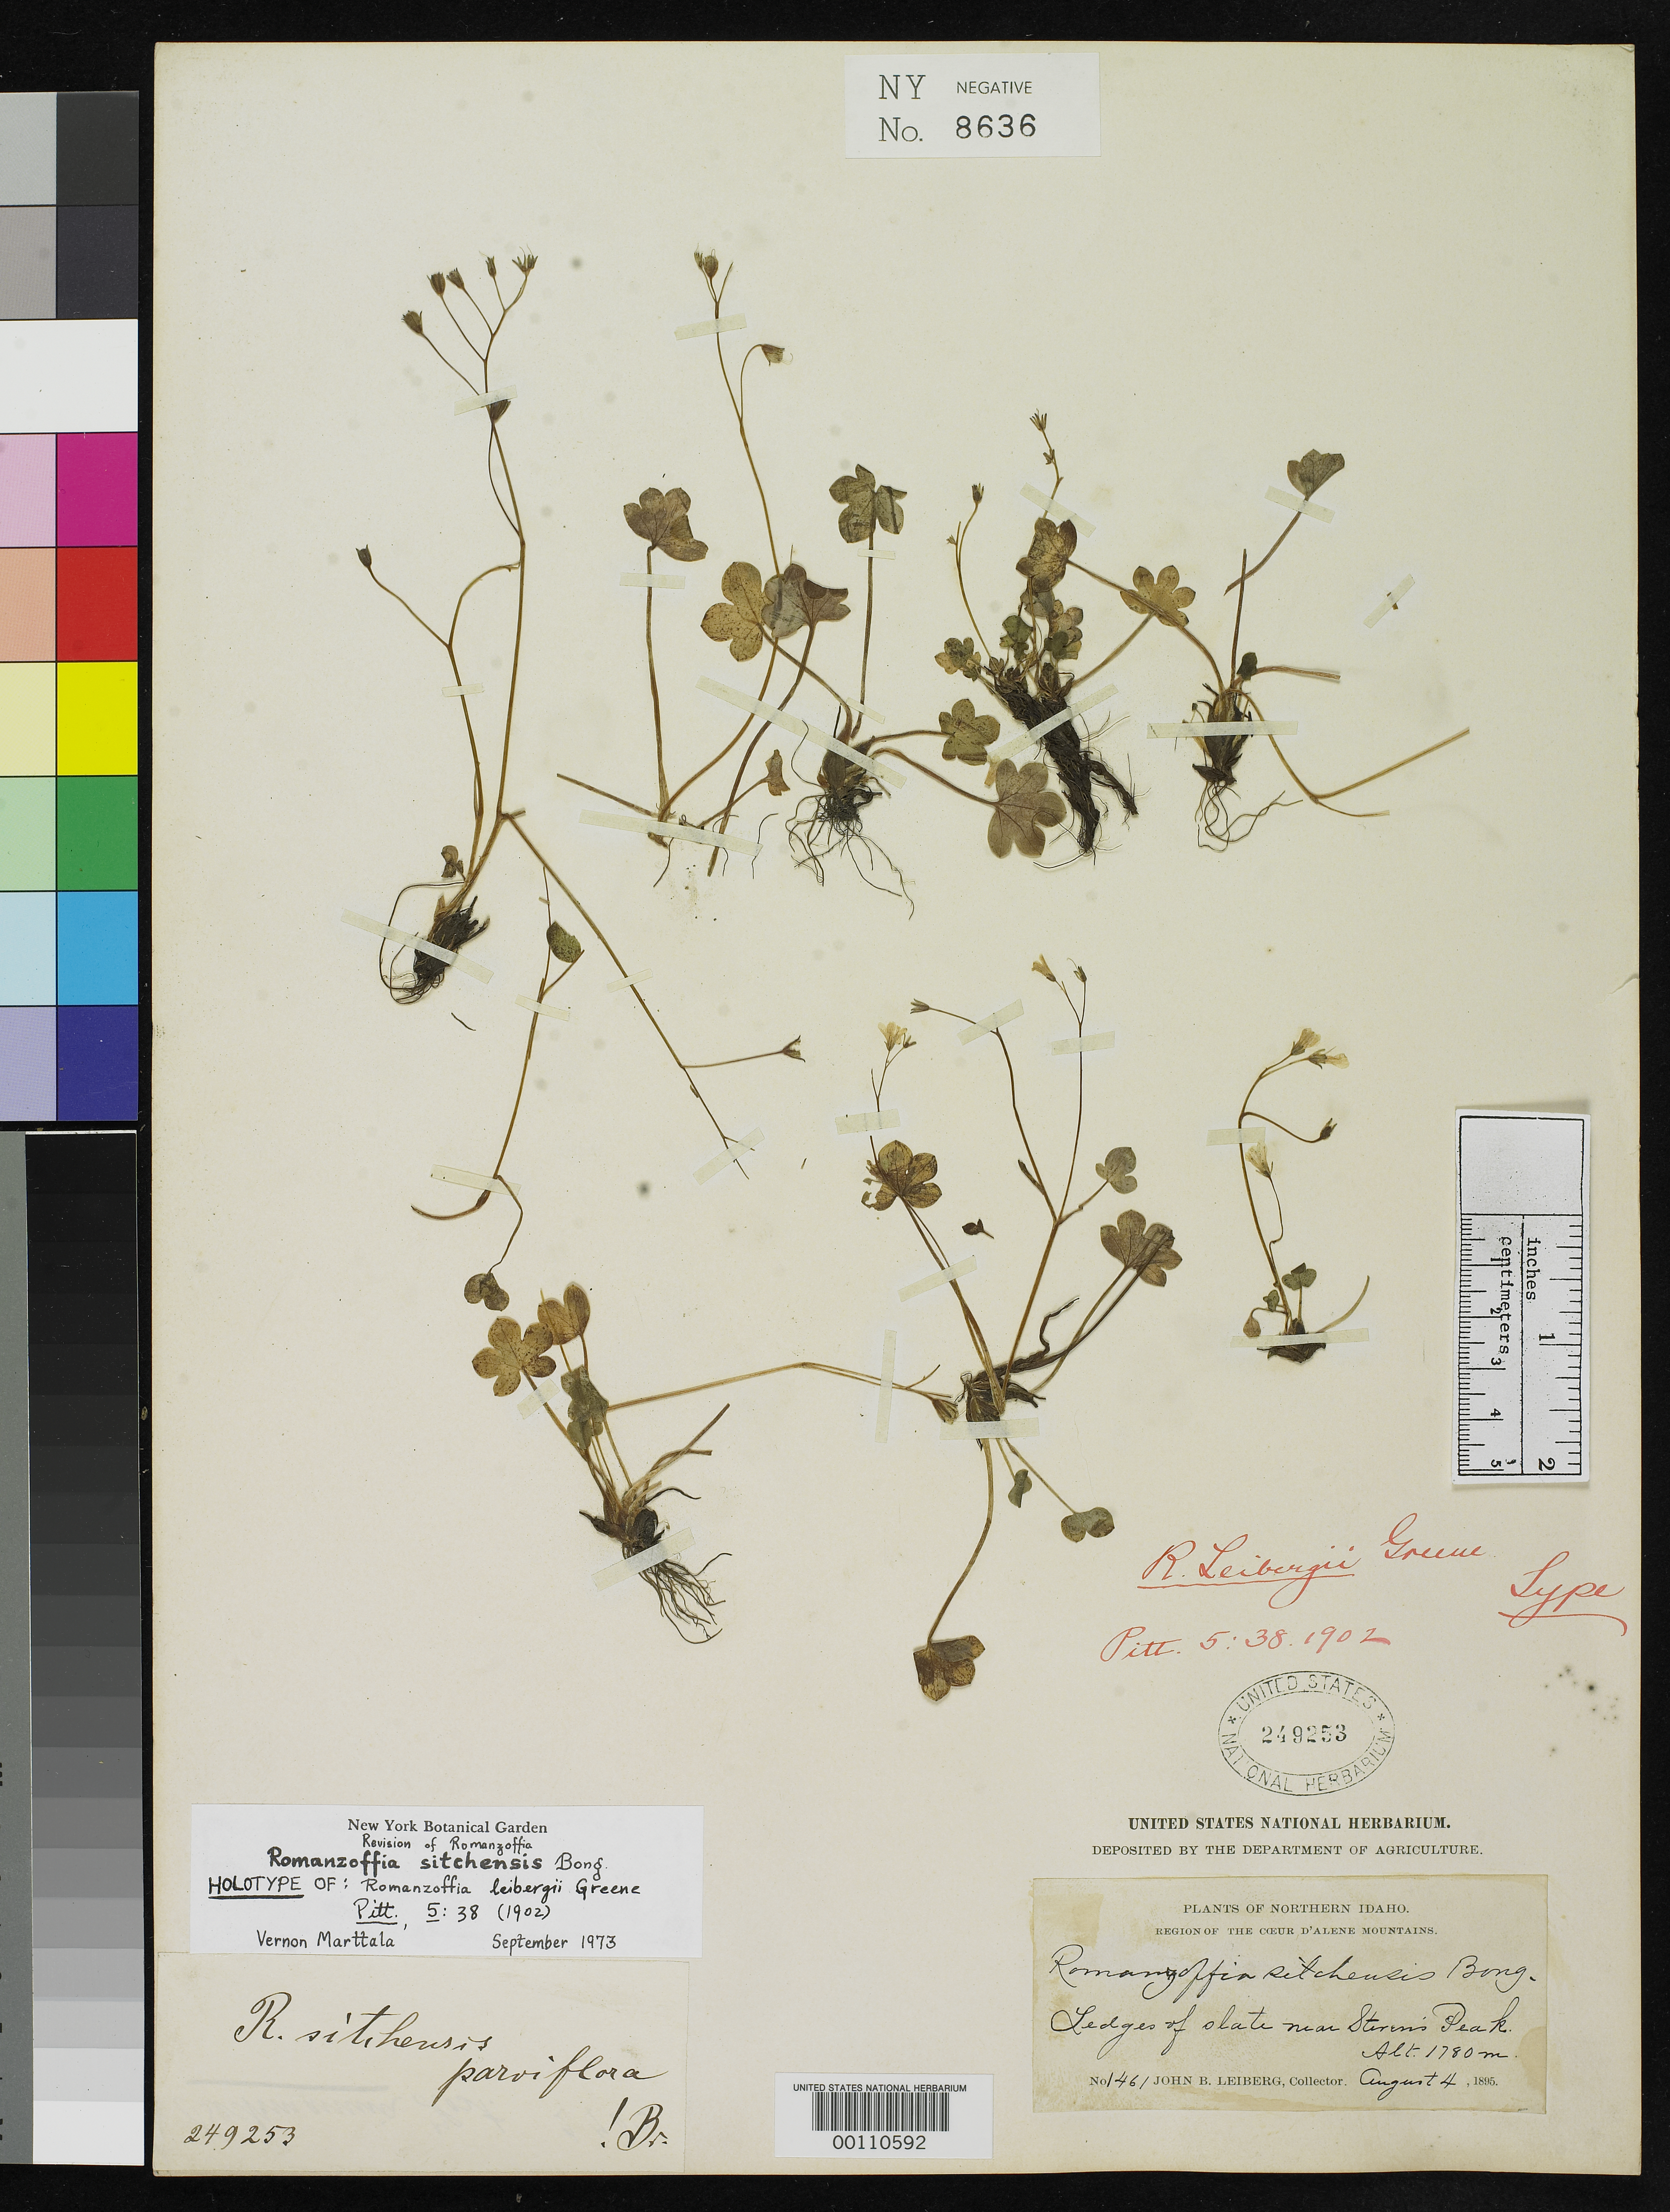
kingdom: Plantae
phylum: Tracheophyta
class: Magnoliopsida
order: Boraginales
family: Hydrophyllaceae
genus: Romanzoffia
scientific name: Romanzoffia leibergii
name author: Greene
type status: Holotype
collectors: J. Leiberg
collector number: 1461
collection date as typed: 04 Aug 1895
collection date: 1895-08-04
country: United States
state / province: Idaho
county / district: Shoshone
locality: Region of Coeur d'Alene Mountains, ledges of slate near Storm's Peak.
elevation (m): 1780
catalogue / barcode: US 249253